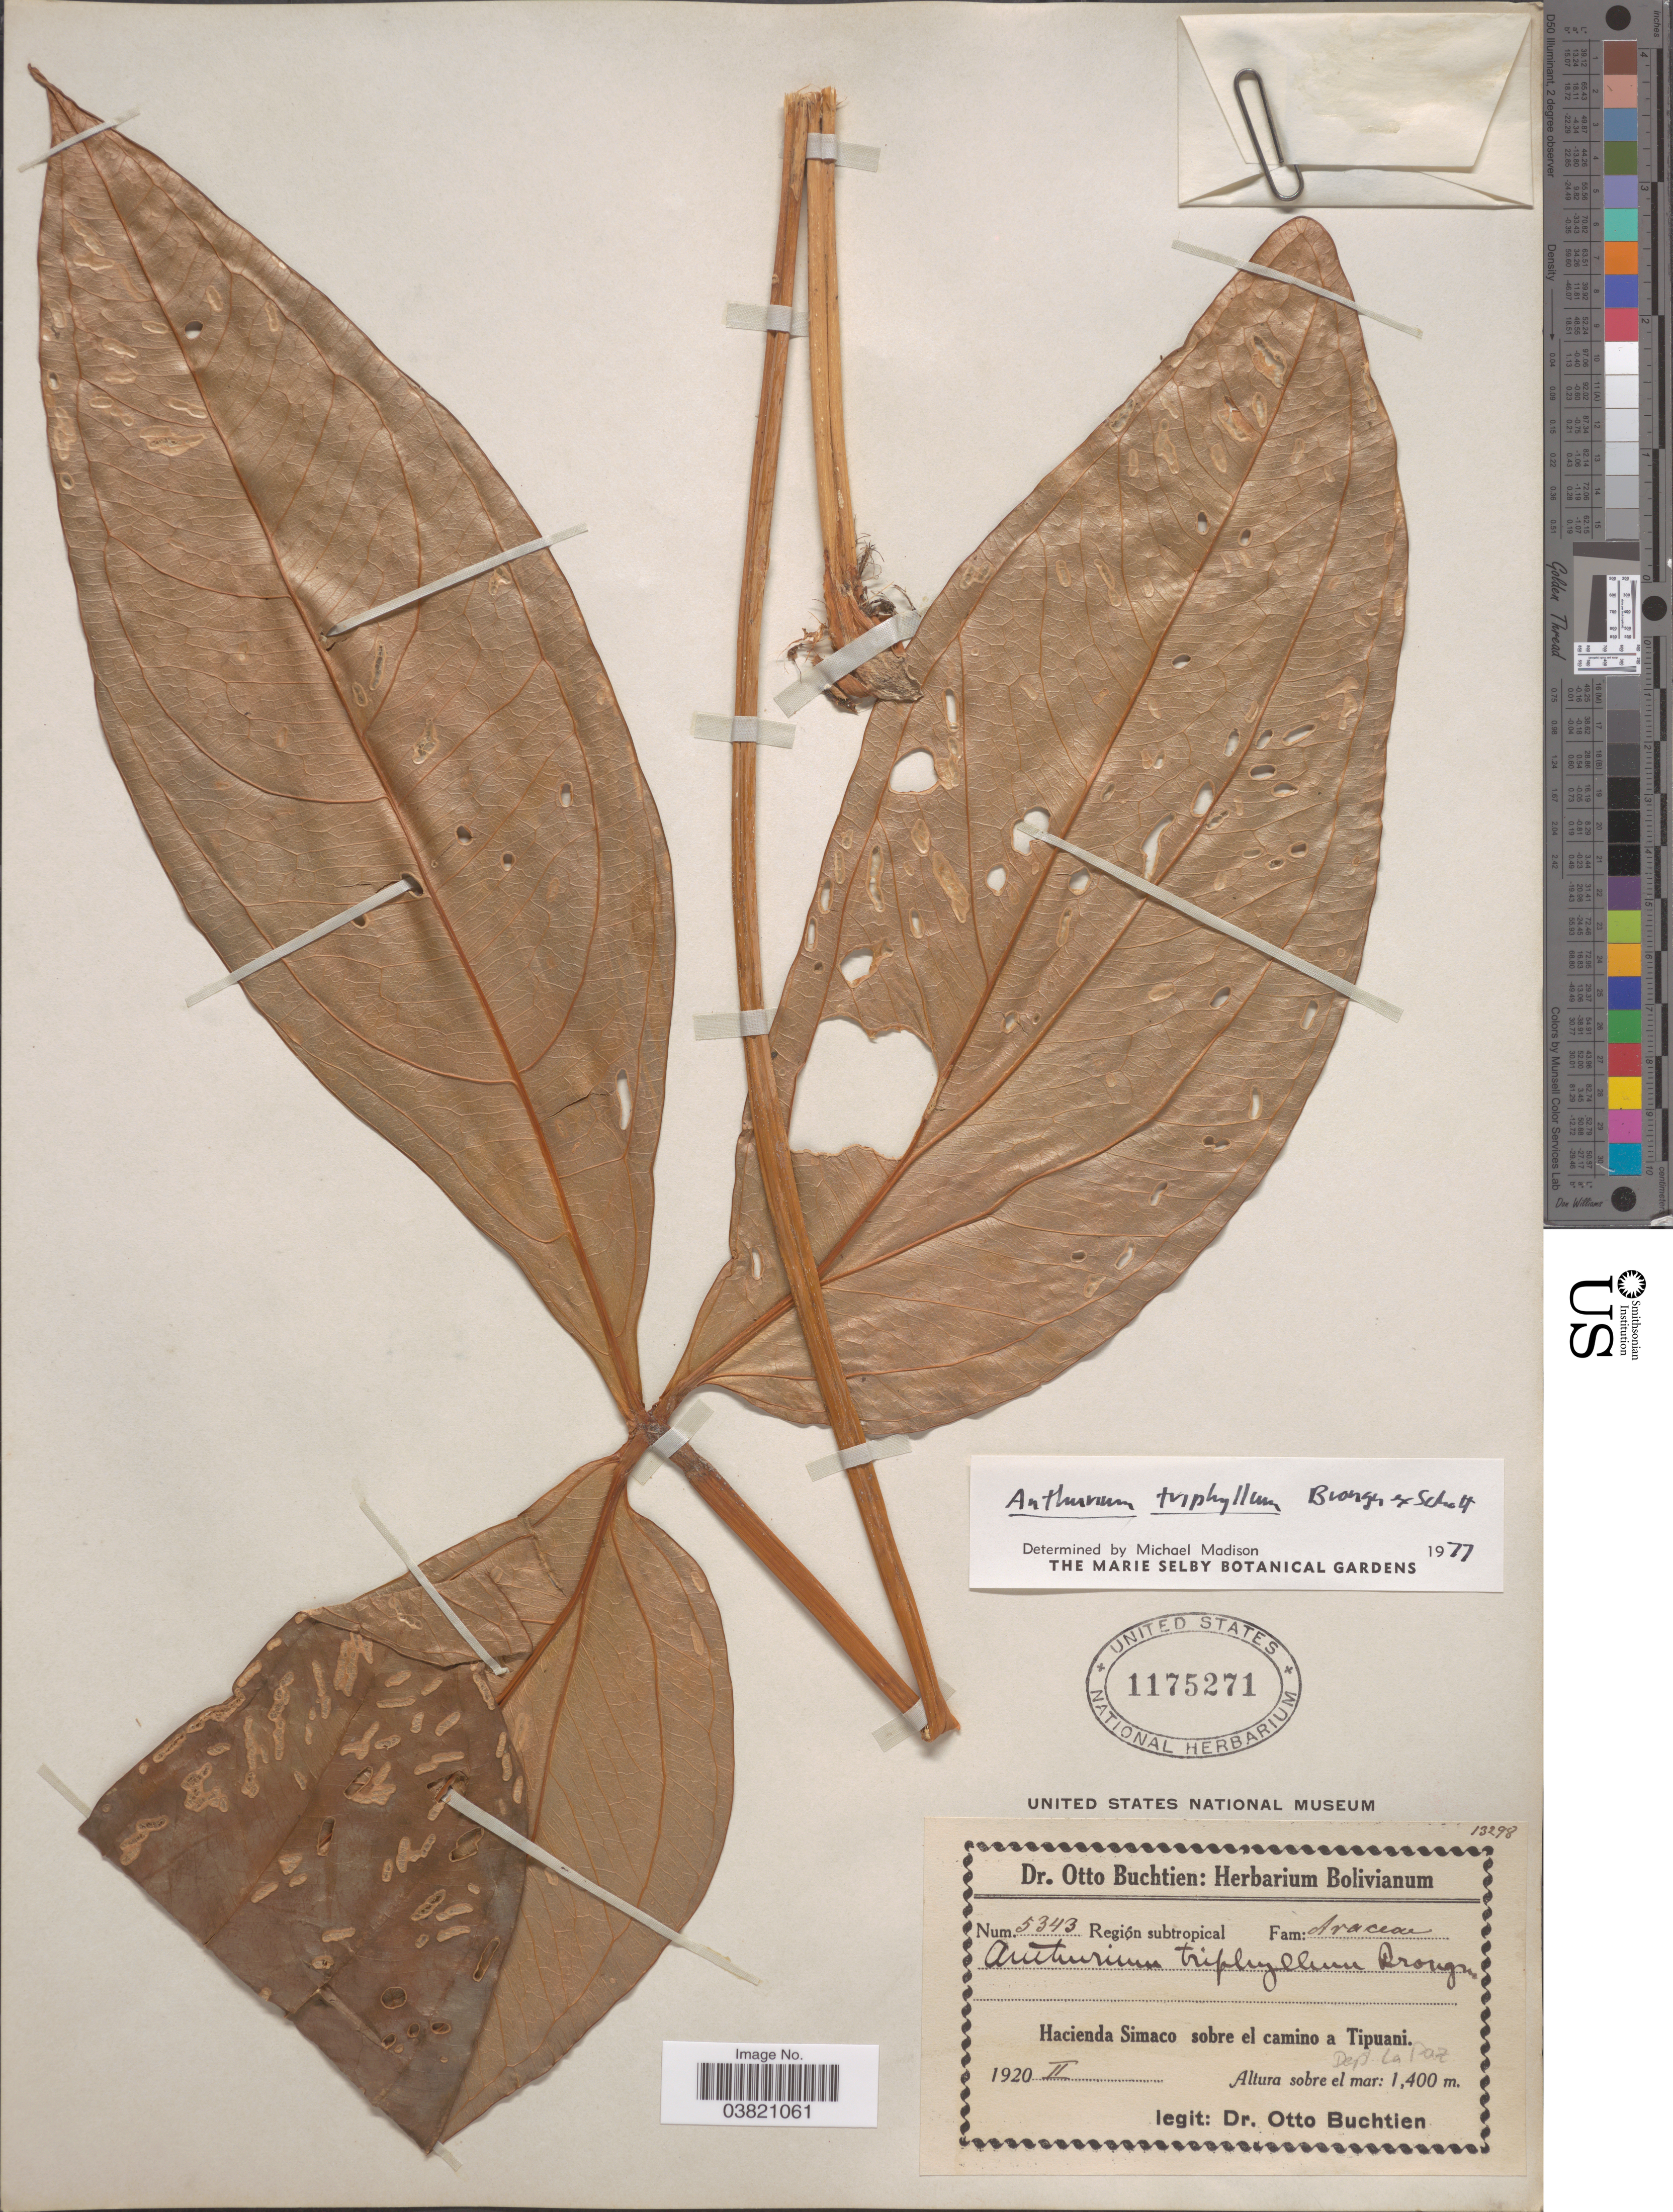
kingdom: Plantae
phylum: Tracheophyta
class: Liliopsida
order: Alismatales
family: Araceae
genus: Anthurium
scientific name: Anthurium triphyllum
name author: (Willd. ex Schult.) Brongn. ex Schott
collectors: O. Buchtien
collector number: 5343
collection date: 1920-02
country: Bolivia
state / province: La Paz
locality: Región subtropical. Hacienda Simaco sobre el camino a Tipuani. Dept. La Paz.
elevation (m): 1400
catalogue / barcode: US 1175271